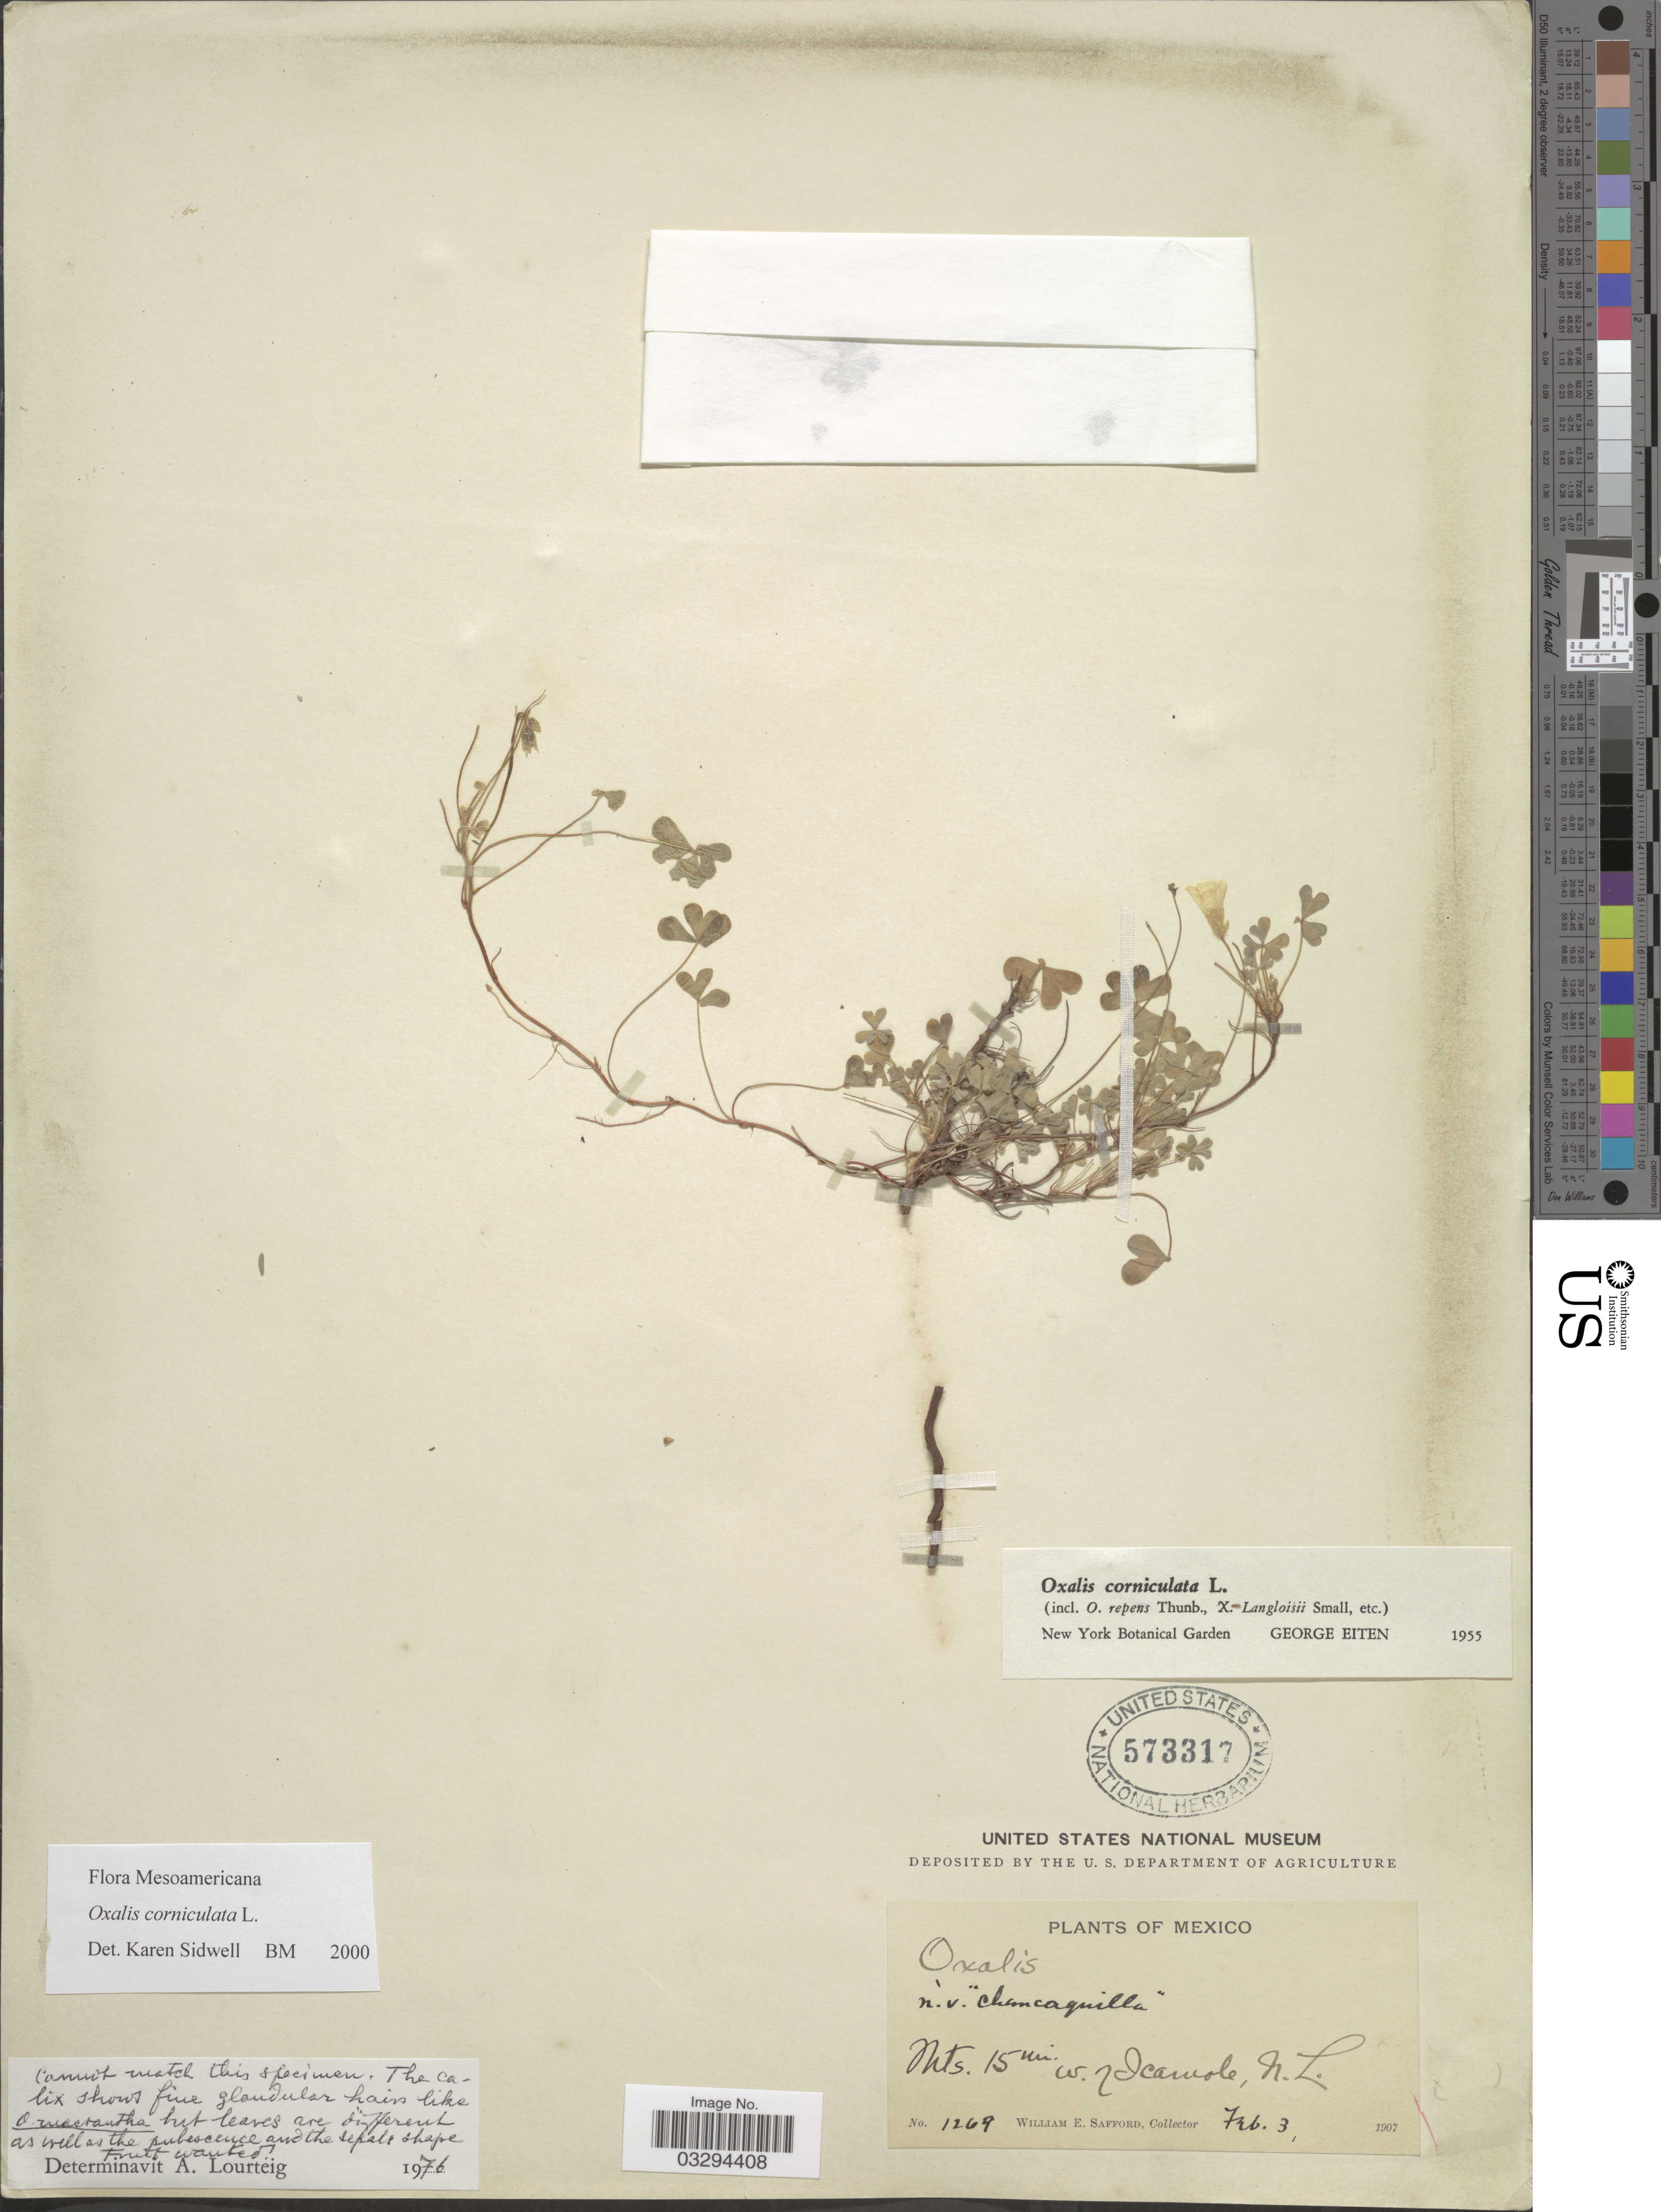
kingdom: Plantae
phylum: Tracheophyta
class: Magnoliopsida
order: Oxalidales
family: Oxalidaceae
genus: Oxalis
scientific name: Oxalis corniculata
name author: L.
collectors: W. E. Safford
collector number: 1269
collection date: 1907-02-03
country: Mexico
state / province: Nuevo León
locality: Mts. 15 mi. W. of Icamole.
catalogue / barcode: US 573317